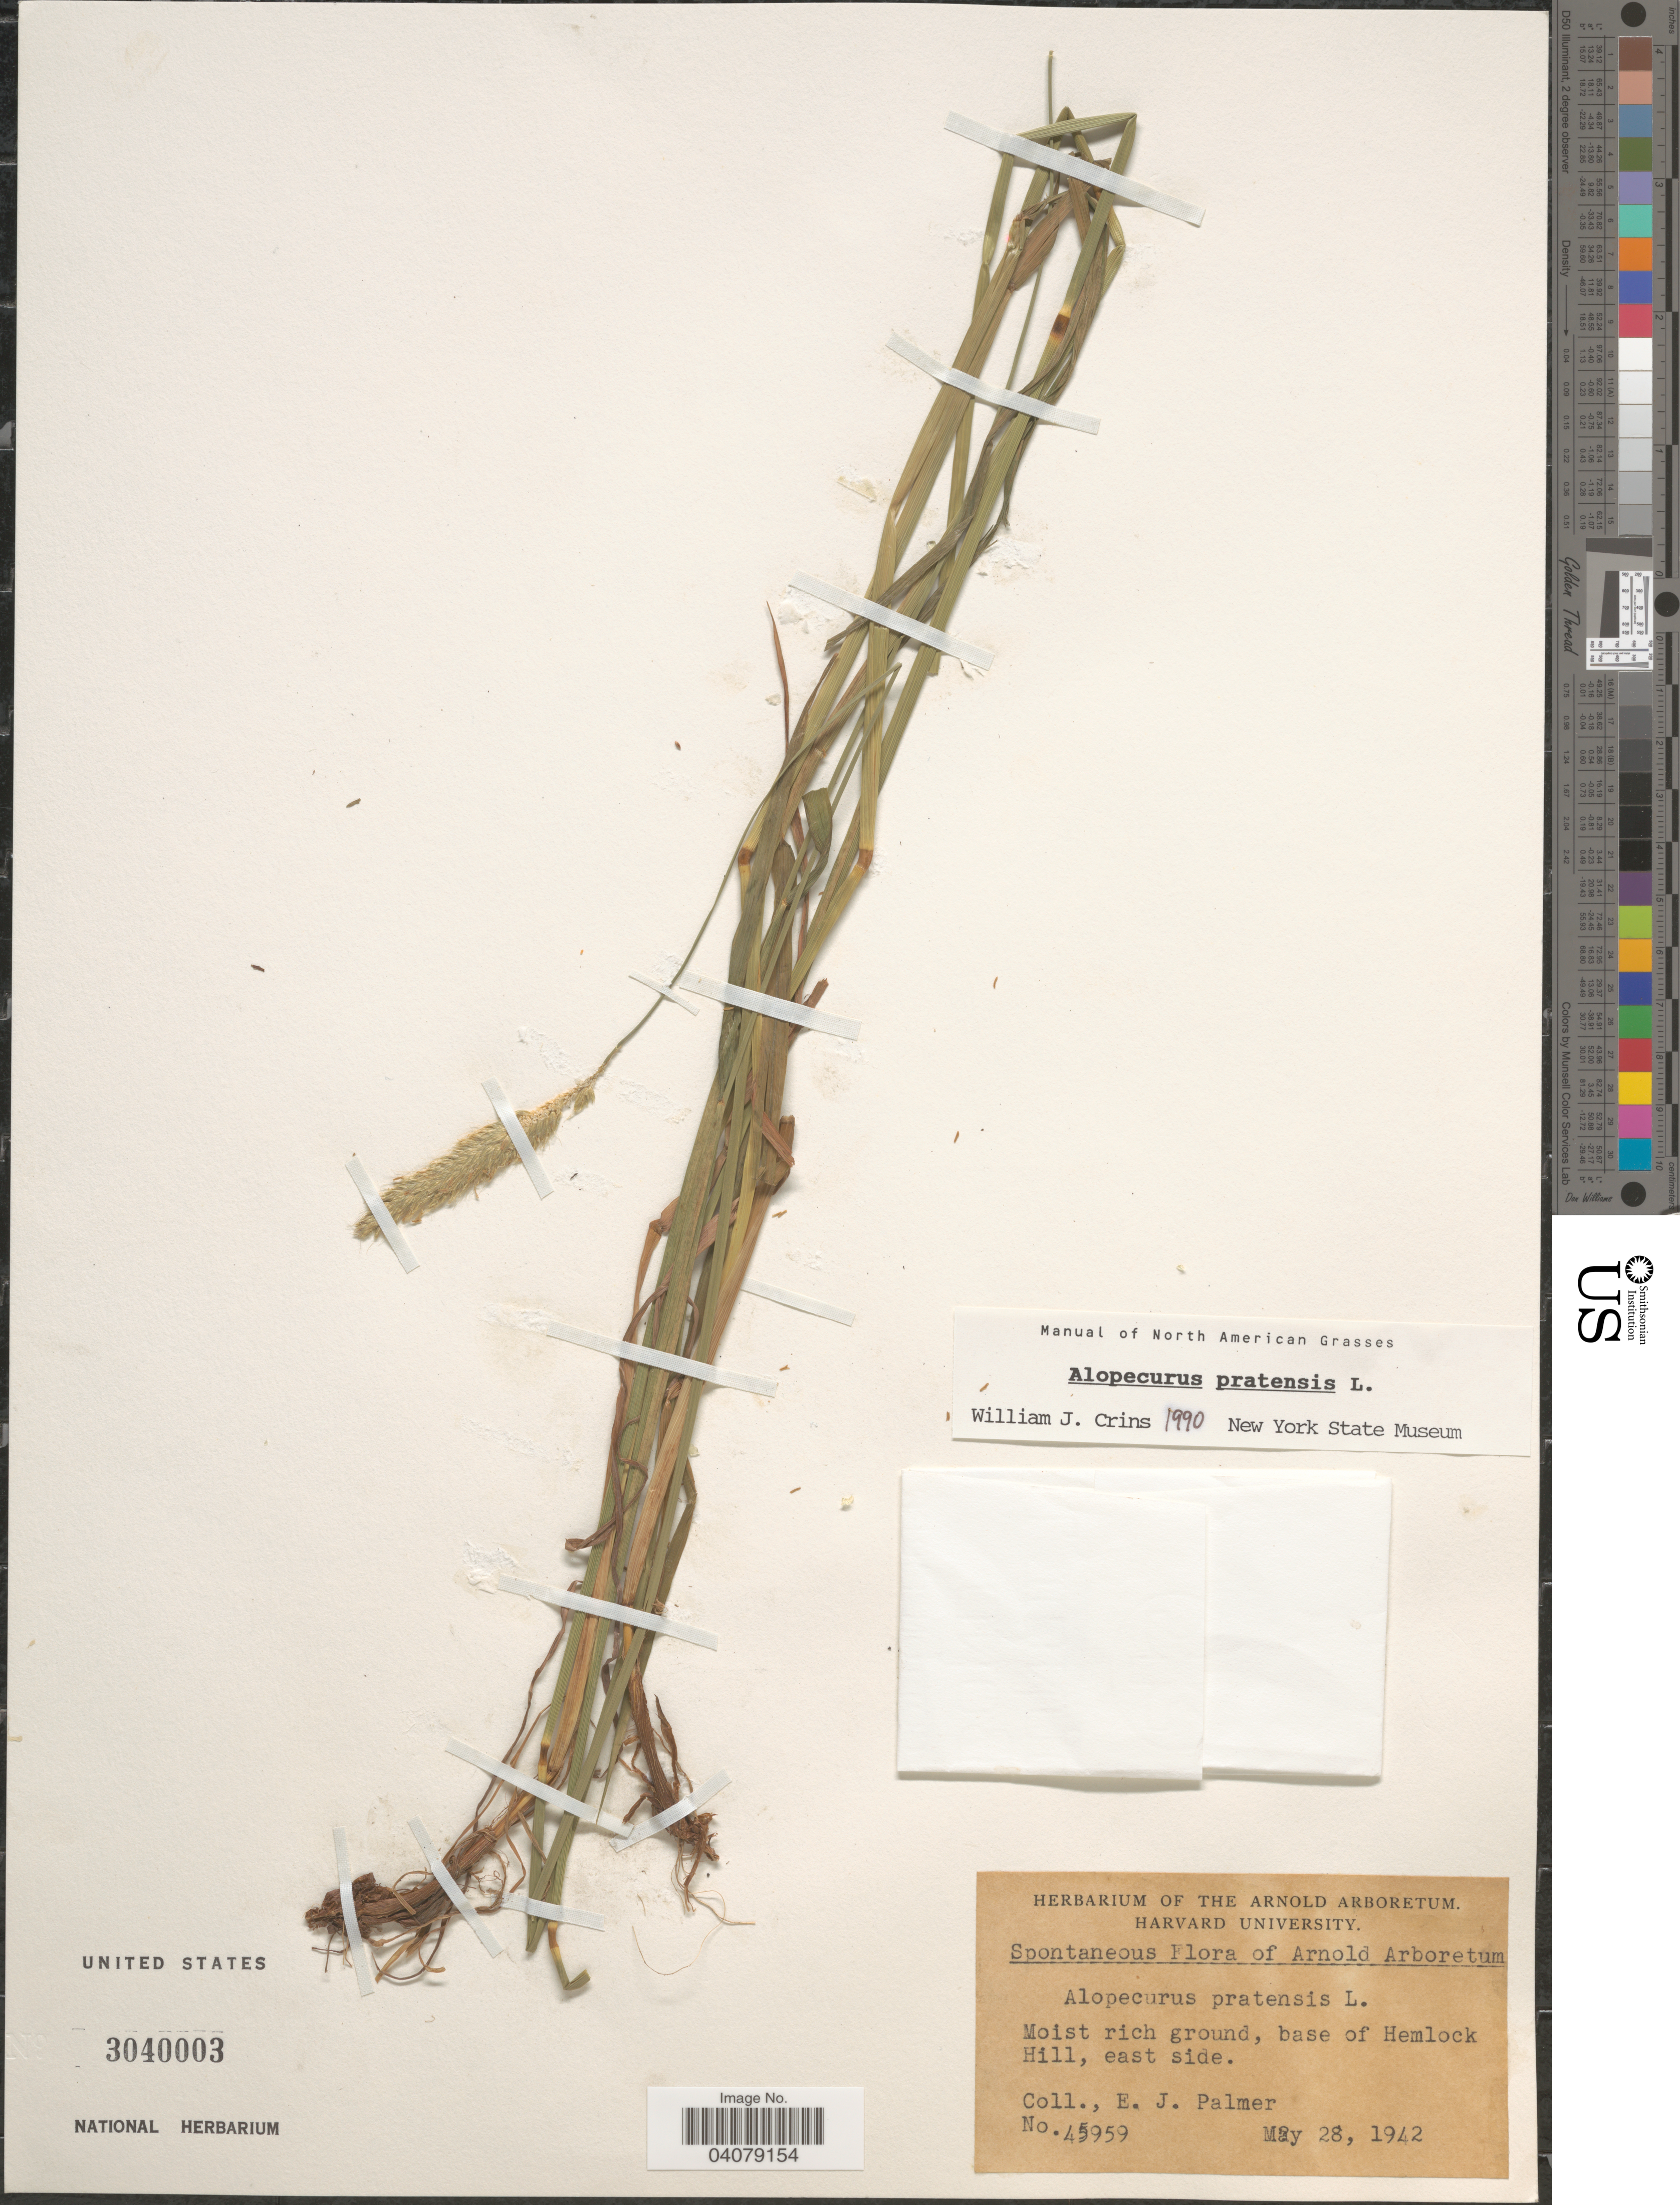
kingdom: Plantae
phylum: Tracheophyta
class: Liliopsida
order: Poales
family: Poaceae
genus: Alopecurus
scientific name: Alopecurus pratensis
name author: L.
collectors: E. J. Palmer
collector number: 45959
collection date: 1942-05-28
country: United States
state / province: Massachusetts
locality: Moist rich ground, base of Hemlock Hill, east side.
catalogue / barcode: US 3040003